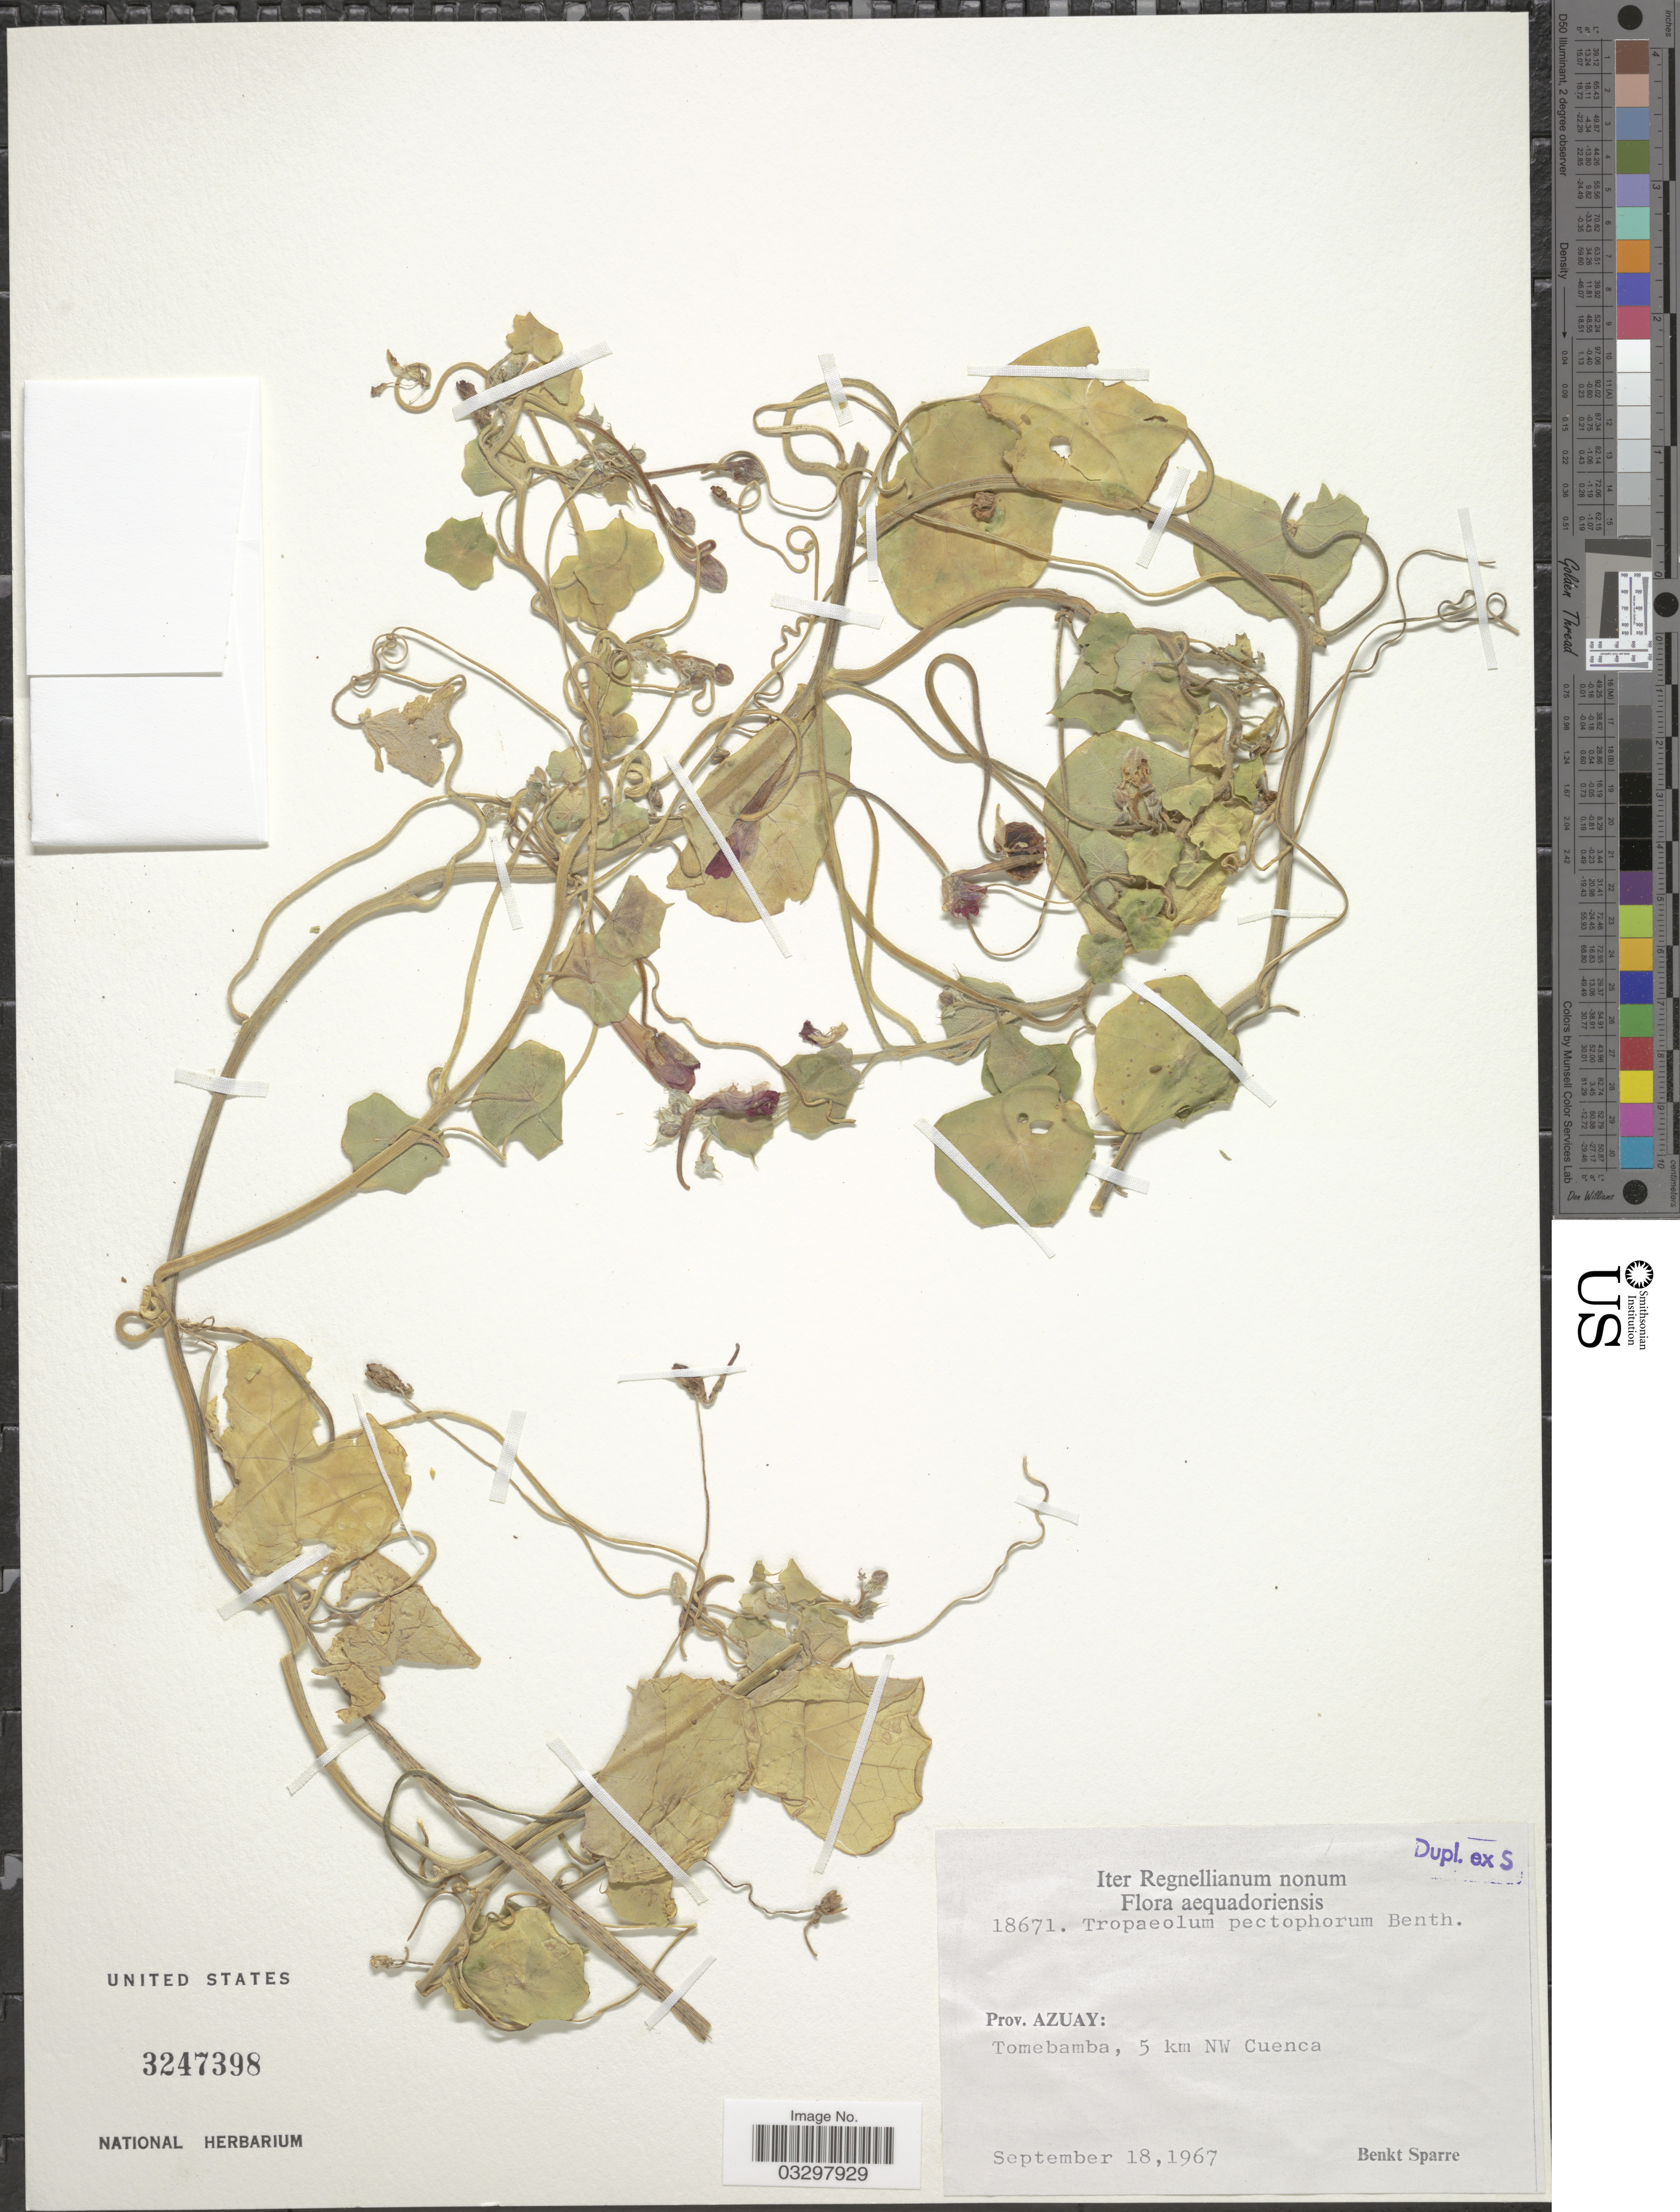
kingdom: Plantae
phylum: Tracheophyta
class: Magnoliopsida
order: Brassicales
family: Tropaeolaceae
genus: Tropaeolum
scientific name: Tropaeolum peltophorum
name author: Benth.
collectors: B. Sparre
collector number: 18671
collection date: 1967-09-18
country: Ecuador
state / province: Azuay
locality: Tomebamba, 5 km NW Cuenca.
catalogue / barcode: US 3247398